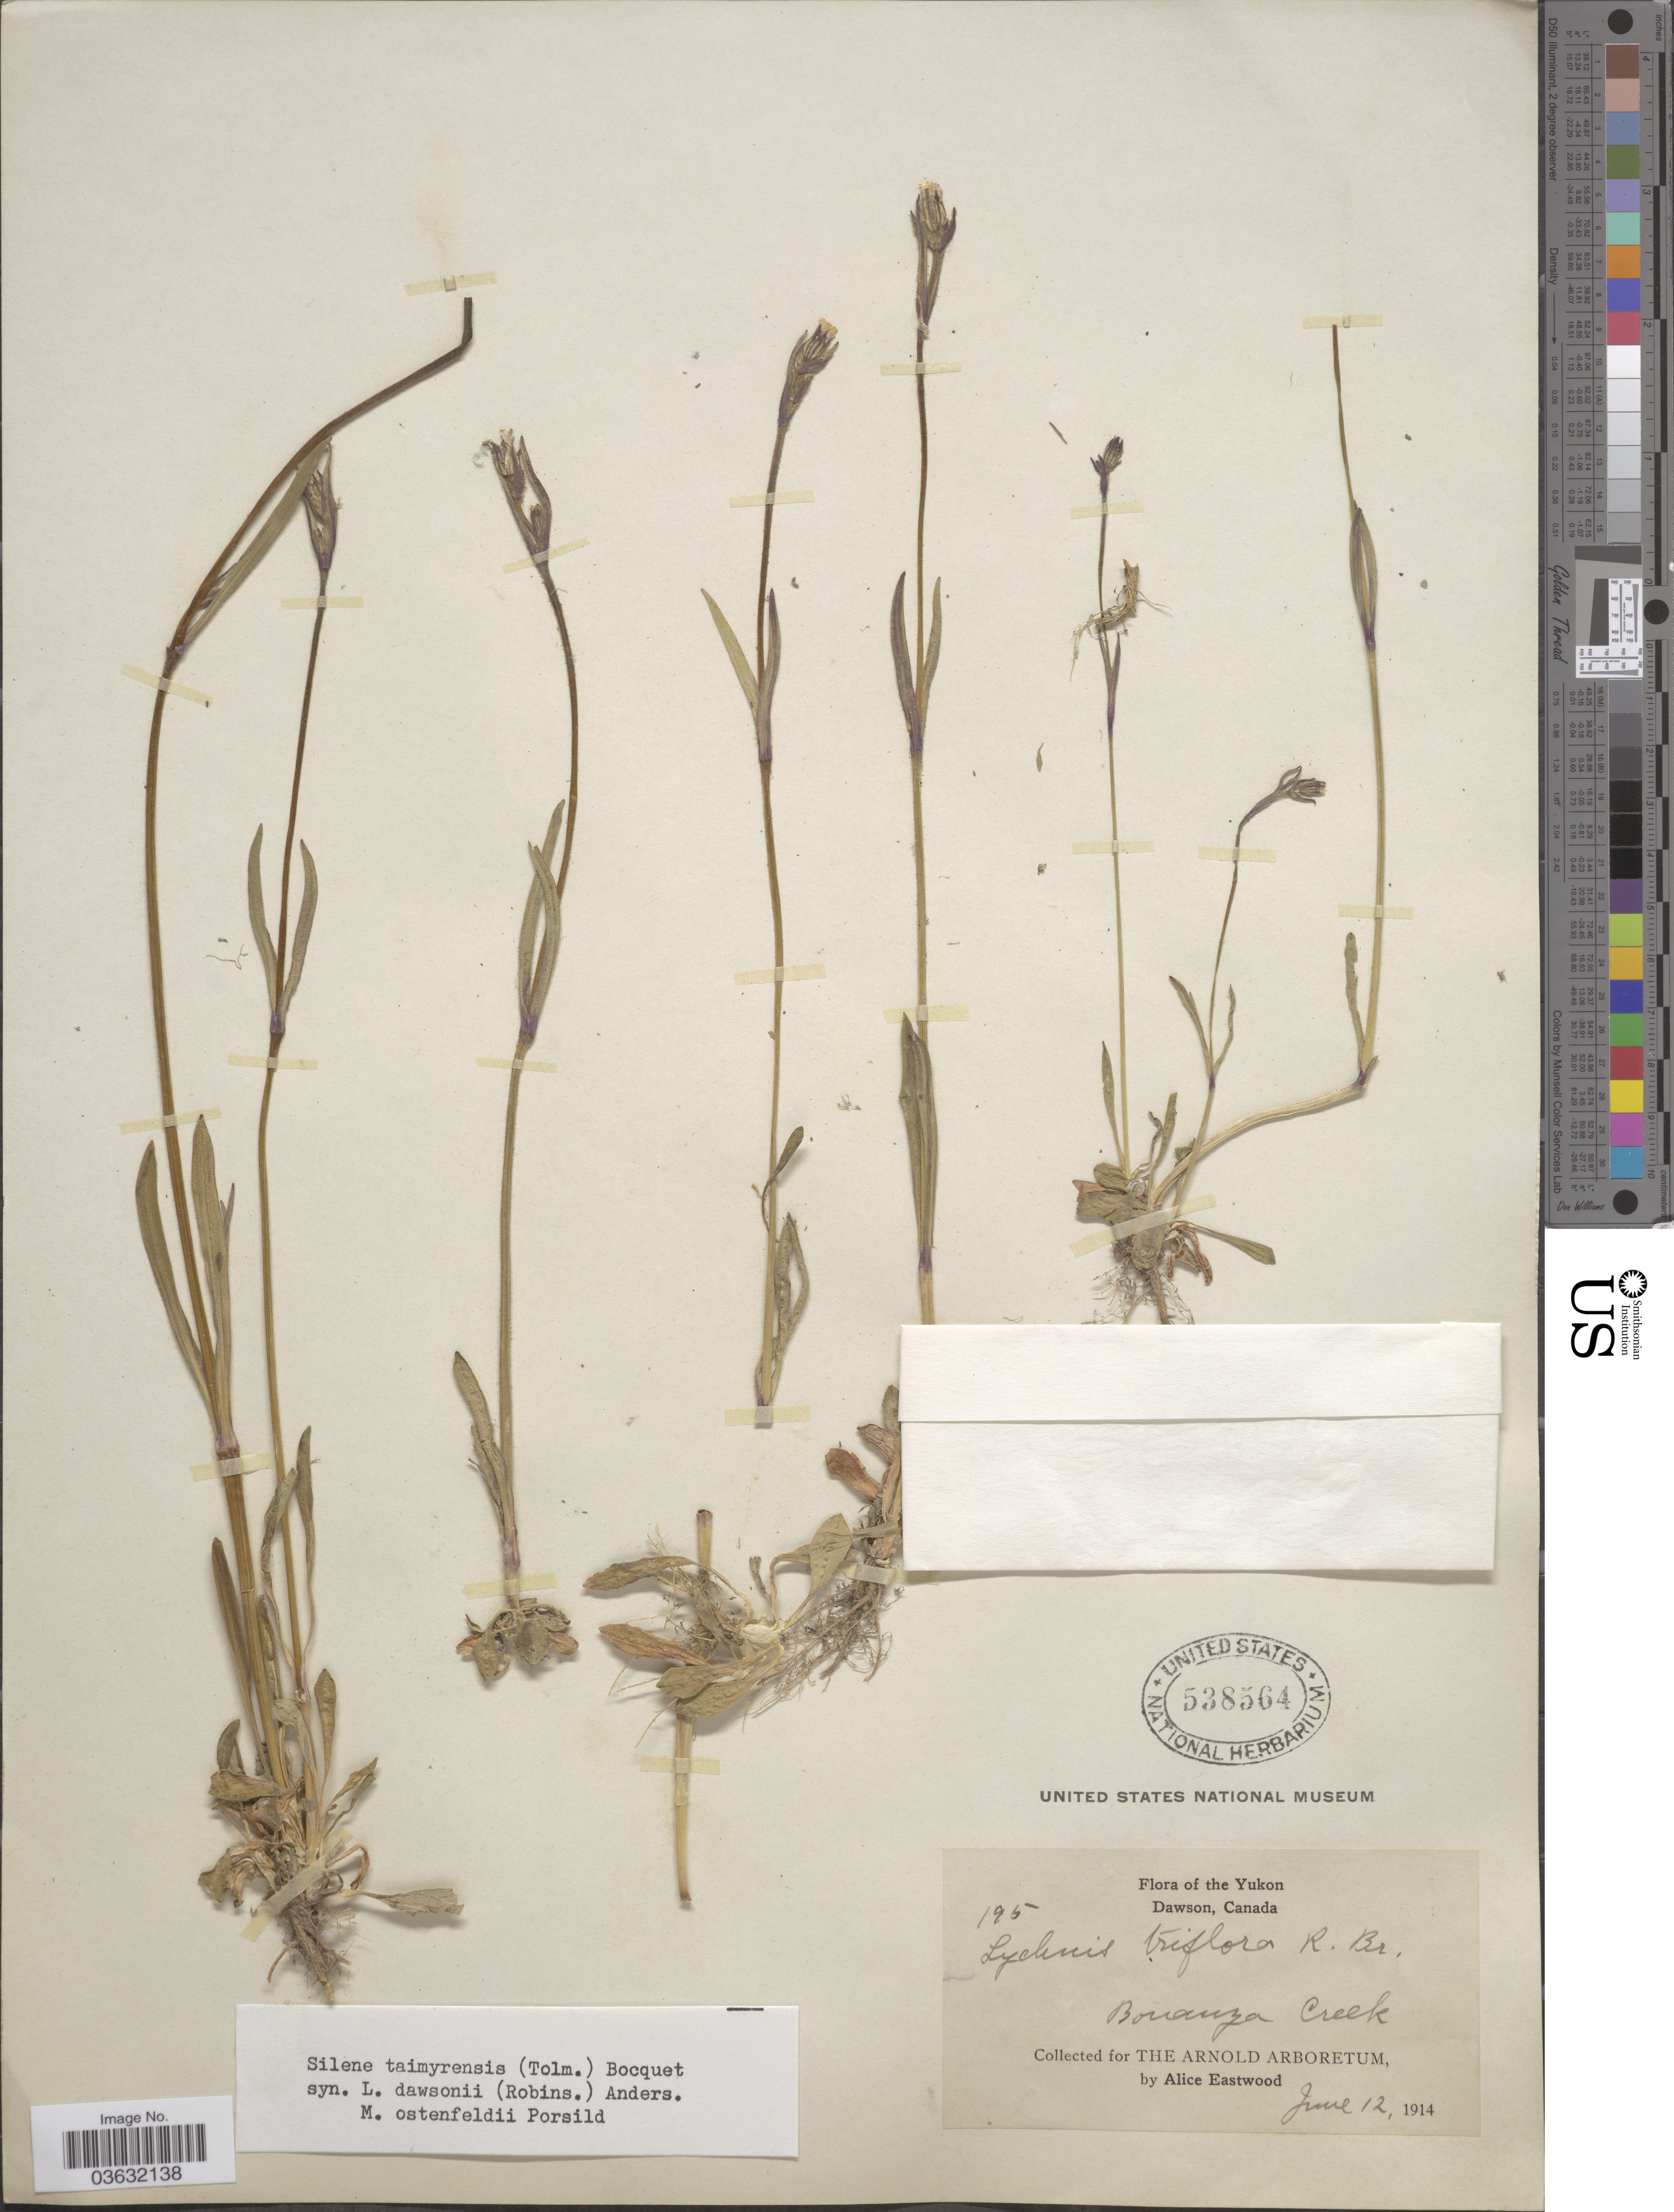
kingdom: Plantae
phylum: Tracheophyta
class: Magnoliopsida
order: Caryophyllales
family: Caryophyllaceae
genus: Silene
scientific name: Silene taimyrensis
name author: (Tolm.) Bocquet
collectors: A. Eastwood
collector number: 195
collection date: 1914-06-12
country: Canada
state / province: Yukon Territory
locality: Yukon. Dawson. Bonanza Creek.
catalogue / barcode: US 538564